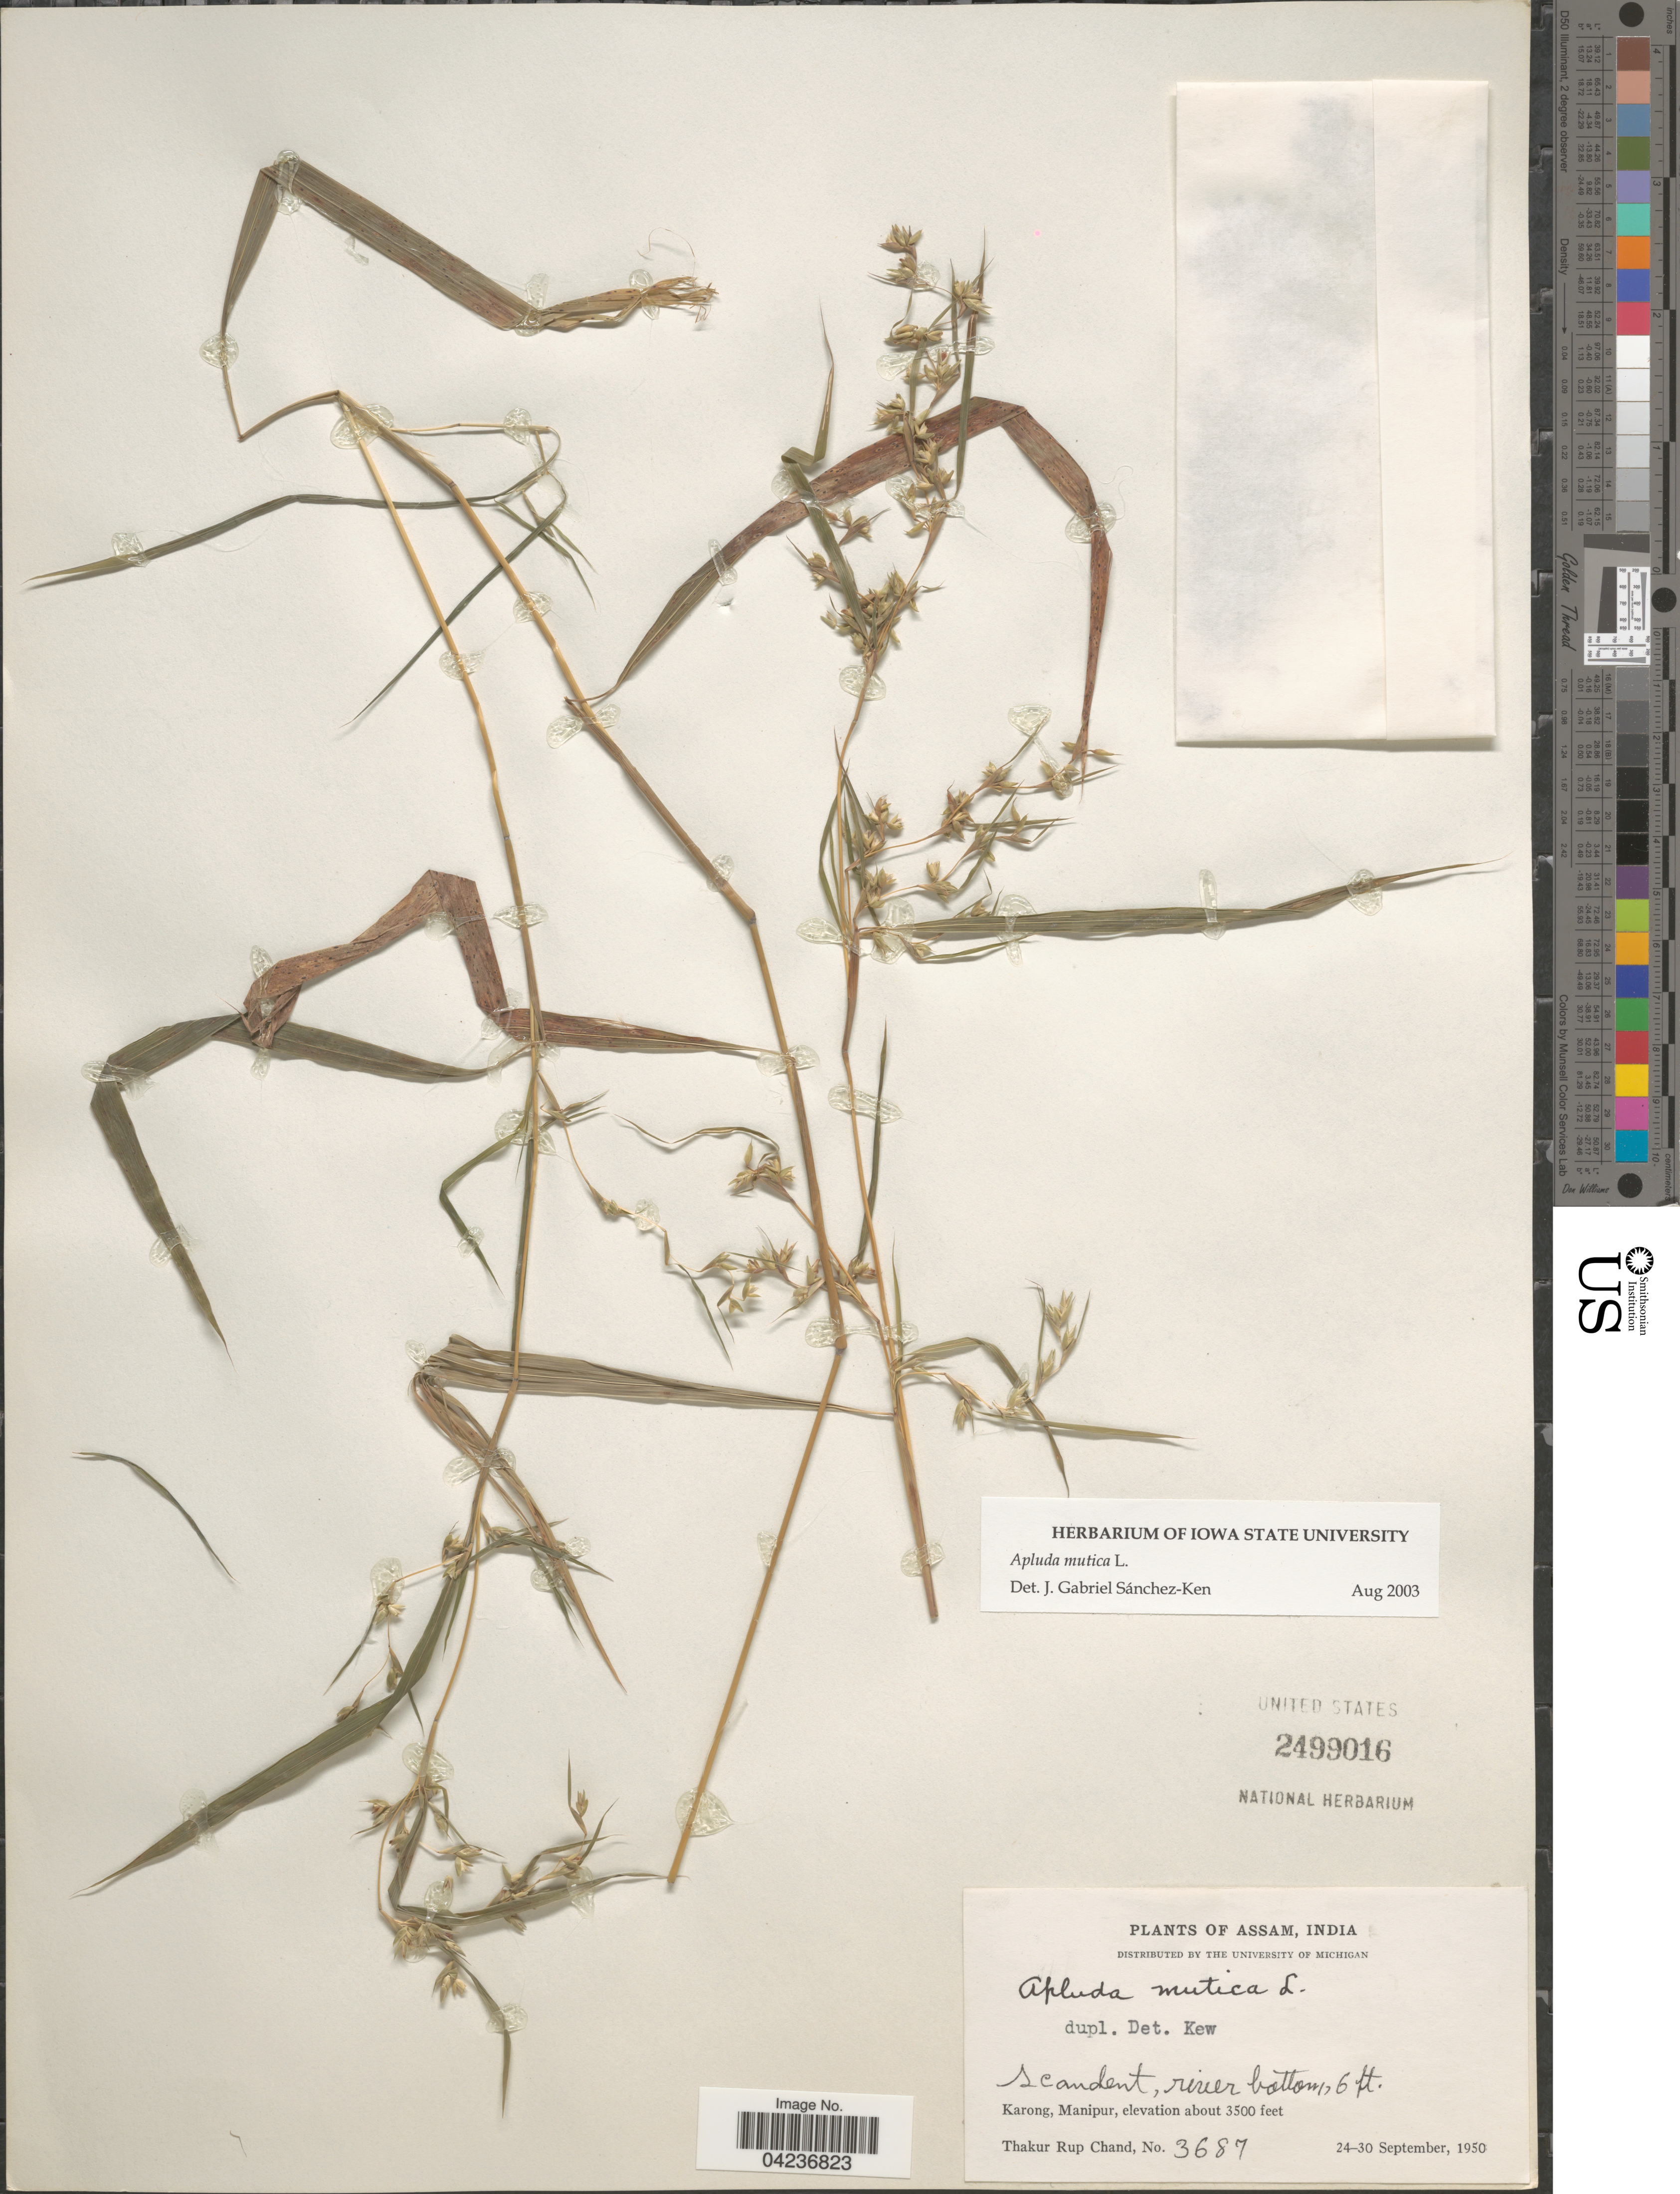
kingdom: Plantae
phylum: Tracheophyta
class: Liliopsida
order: Poales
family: Poaceae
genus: Apluda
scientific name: Apluda mutica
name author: L.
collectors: T. R. Chand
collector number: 3687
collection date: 1950-09-24/1950-09-30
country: India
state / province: Manipur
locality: Karong, Manipur.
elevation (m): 1067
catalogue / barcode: US 2499016